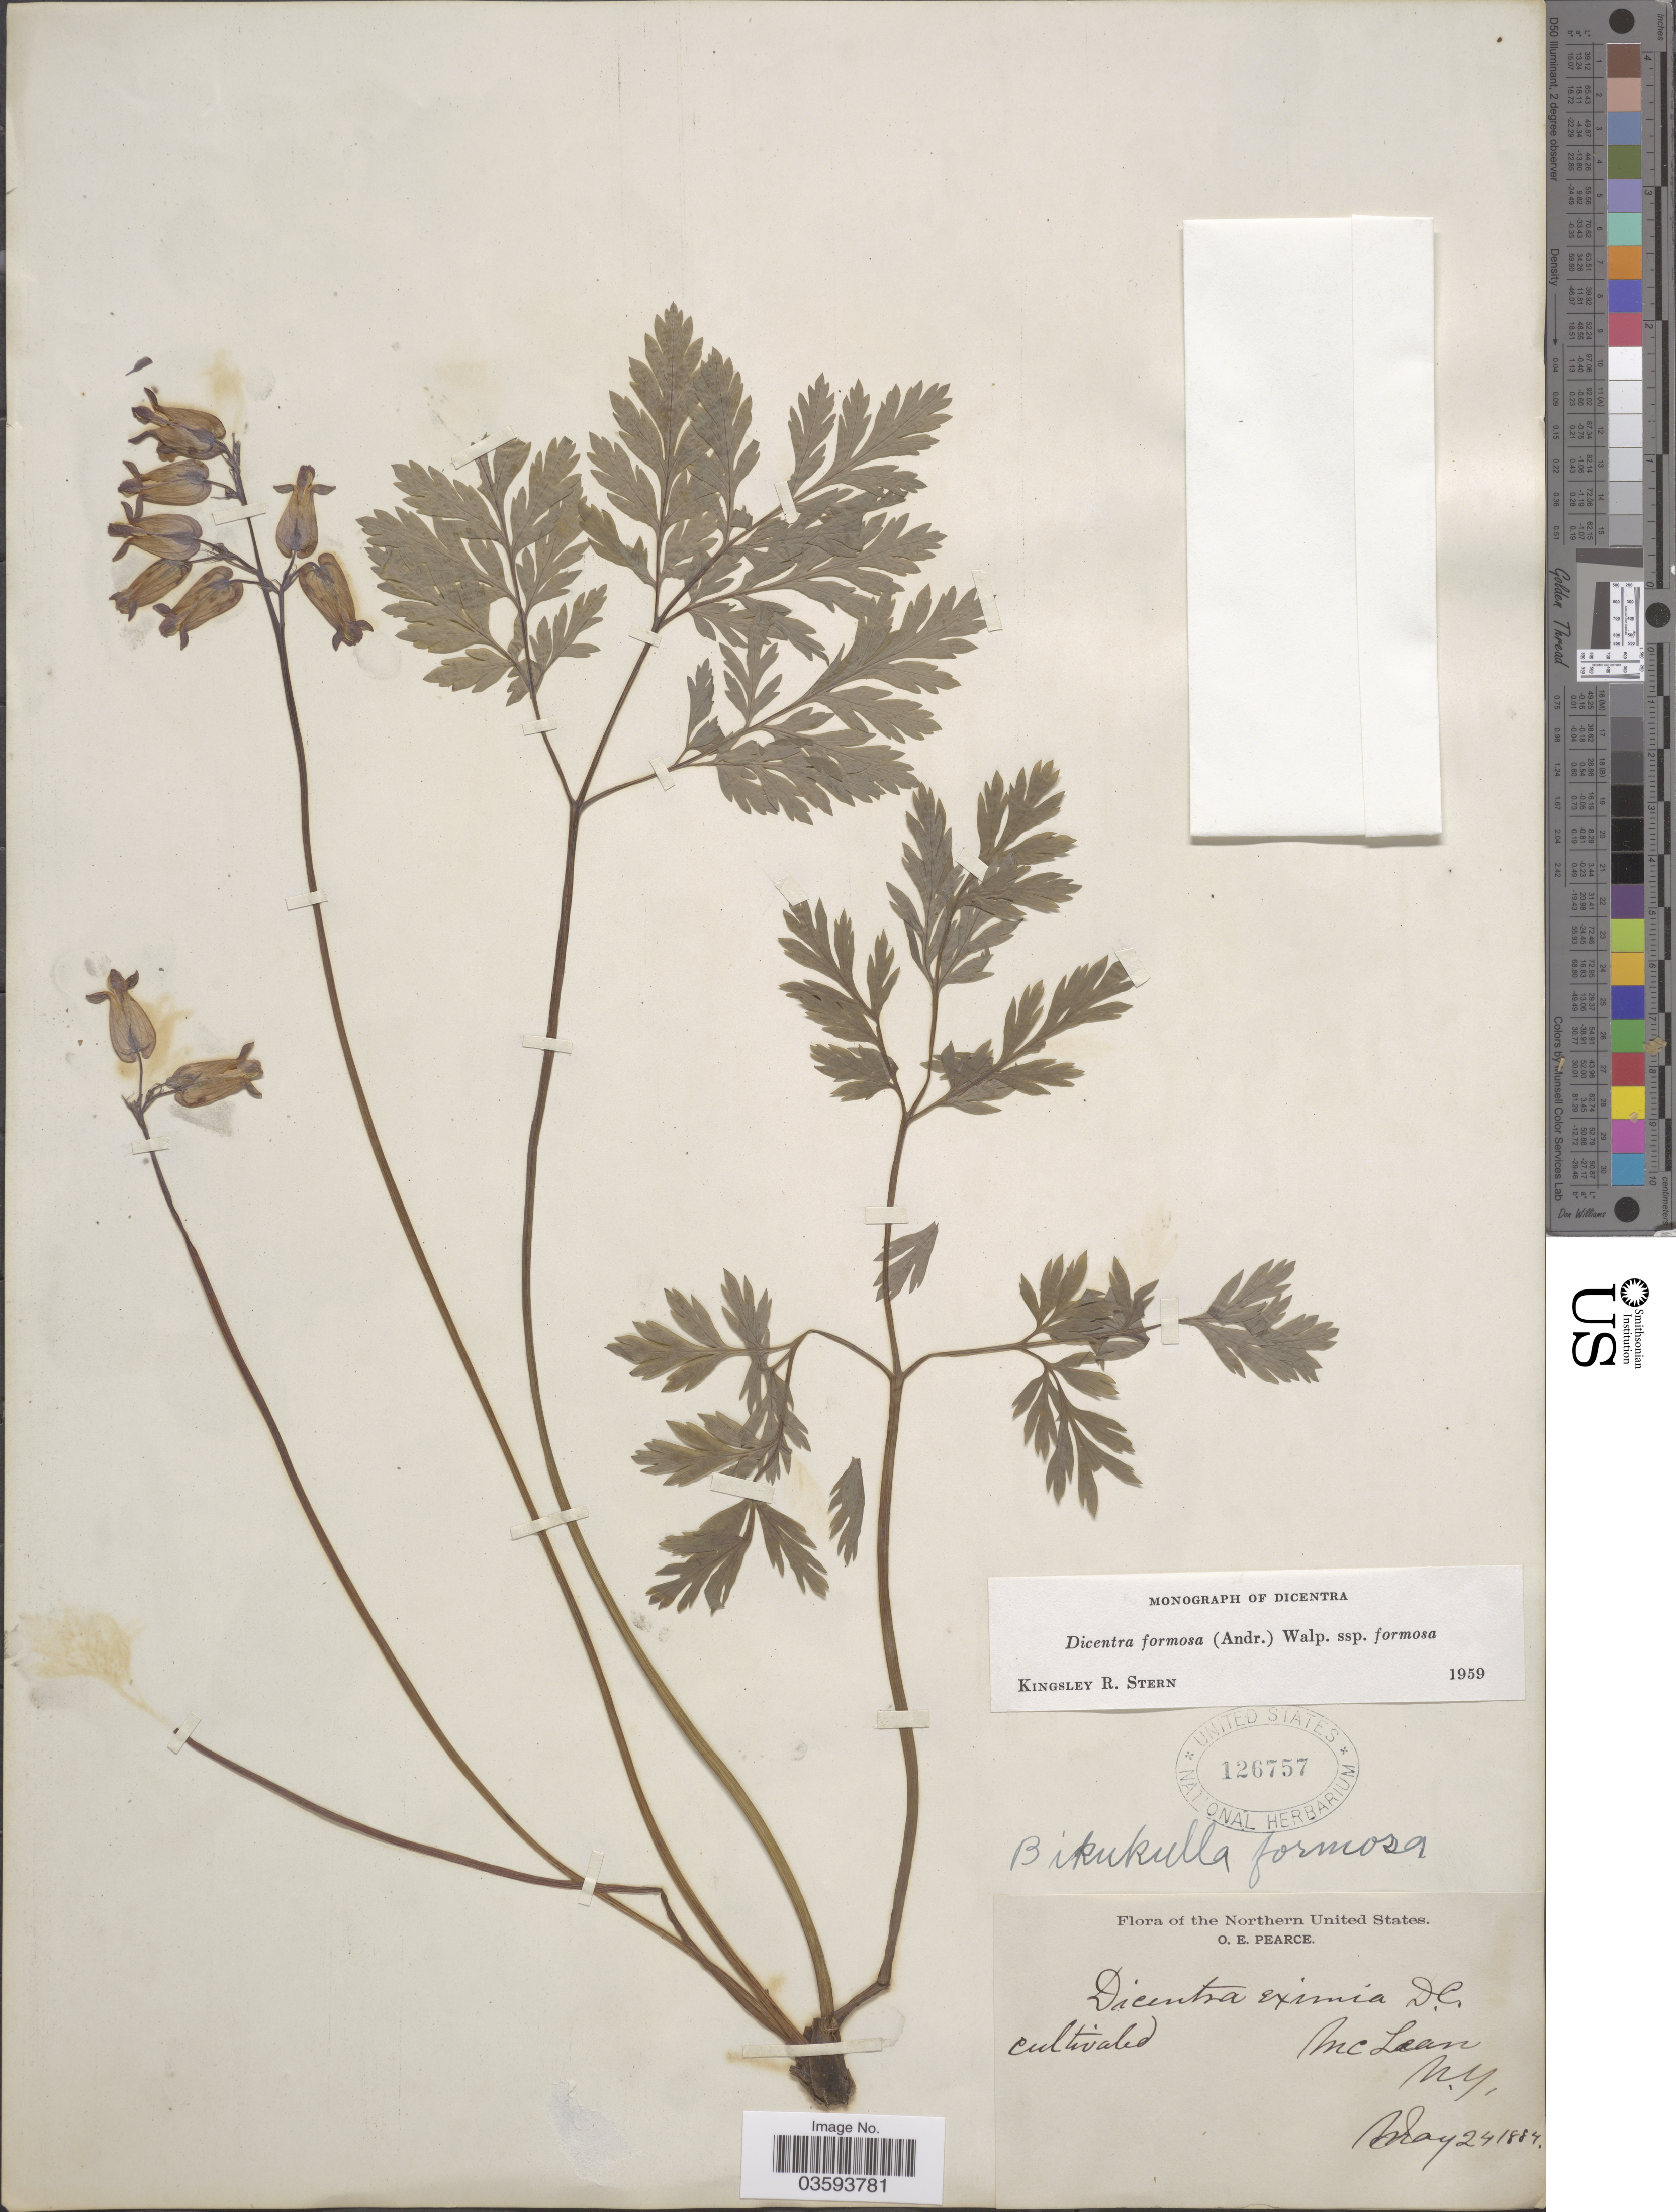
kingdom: Plantae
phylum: Tracheophyta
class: Magnoliopsida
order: Ranunculales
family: Papaveraceae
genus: Dicentra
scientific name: Dicentra formosa subsp. formosa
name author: (Haw.) Walp.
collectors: O. E. Pearce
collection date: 1884-05-24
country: United States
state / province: New York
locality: Northern United States. Mc Lean.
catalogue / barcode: US 126757